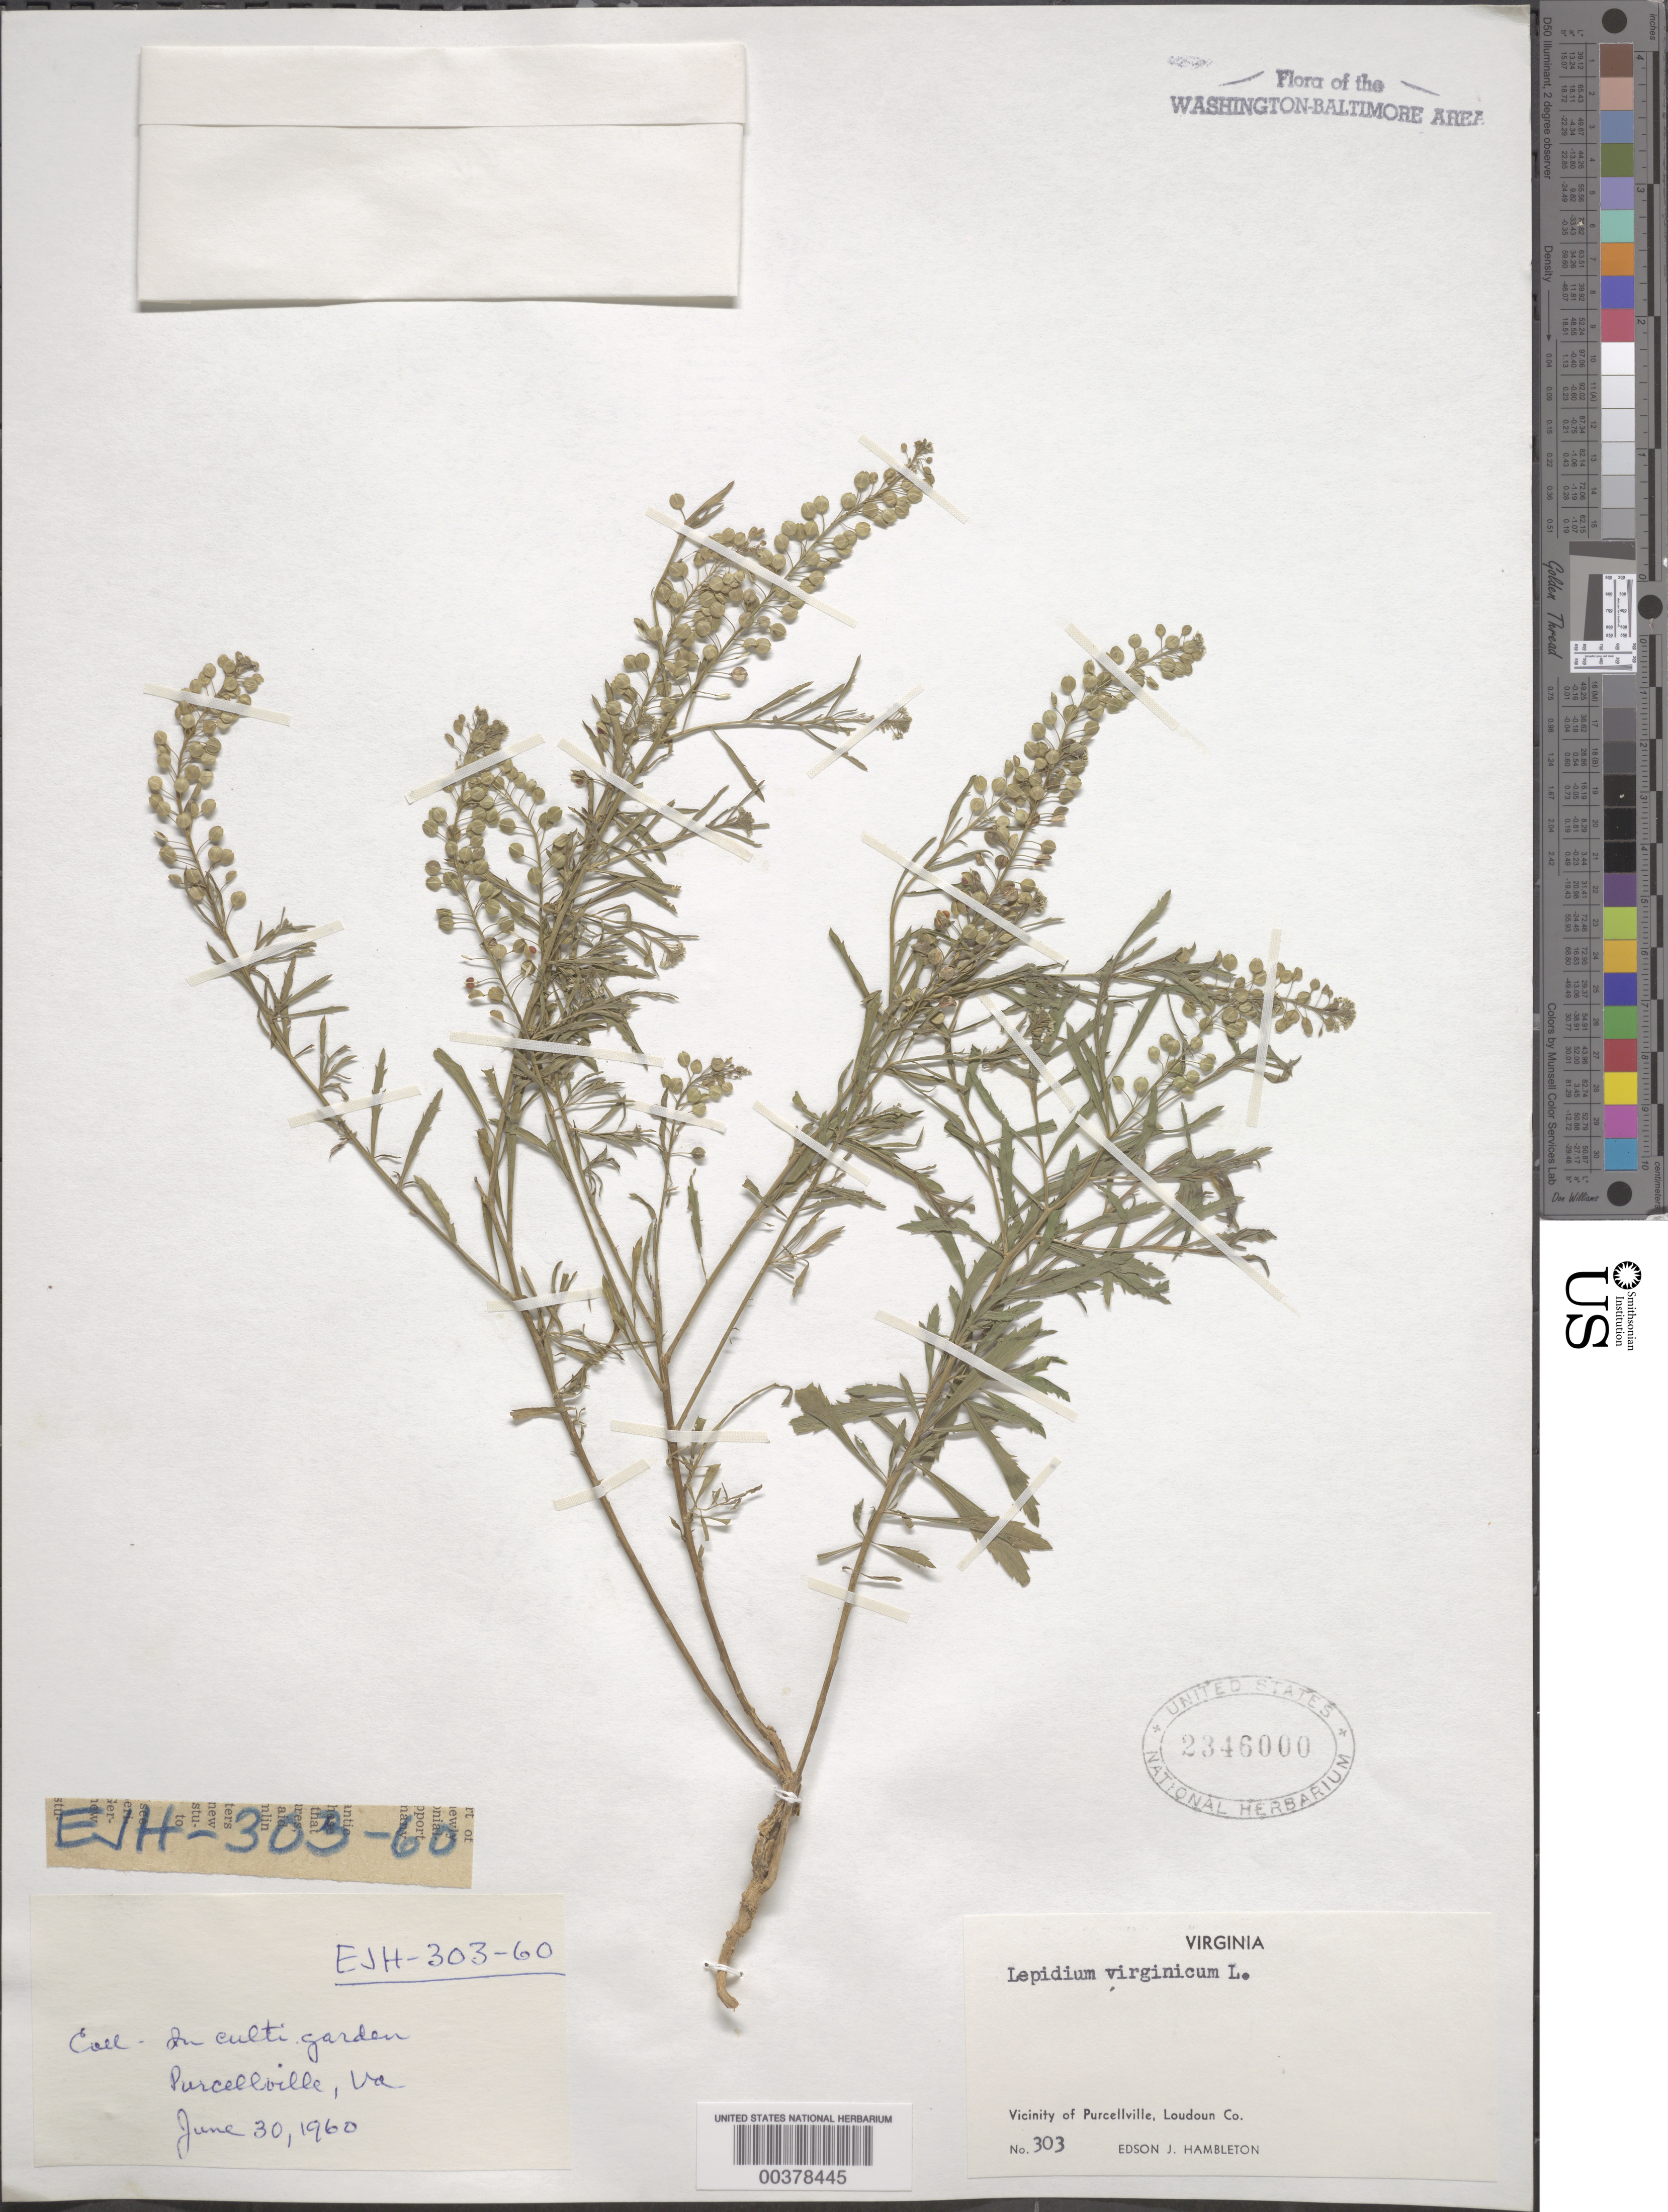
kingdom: Plantae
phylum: Tracheophyta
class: Magnoliopsida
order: Brassicales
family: Brassicaceae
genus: Lepidium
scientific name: Lepidium virginicum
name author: L.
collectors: E. Hambleton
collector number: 303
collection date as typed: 30 Jun 1960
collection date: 1960-06-30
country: United States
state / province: Virginia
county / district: Loudoun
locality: Purcellville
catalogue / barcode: US 2346000